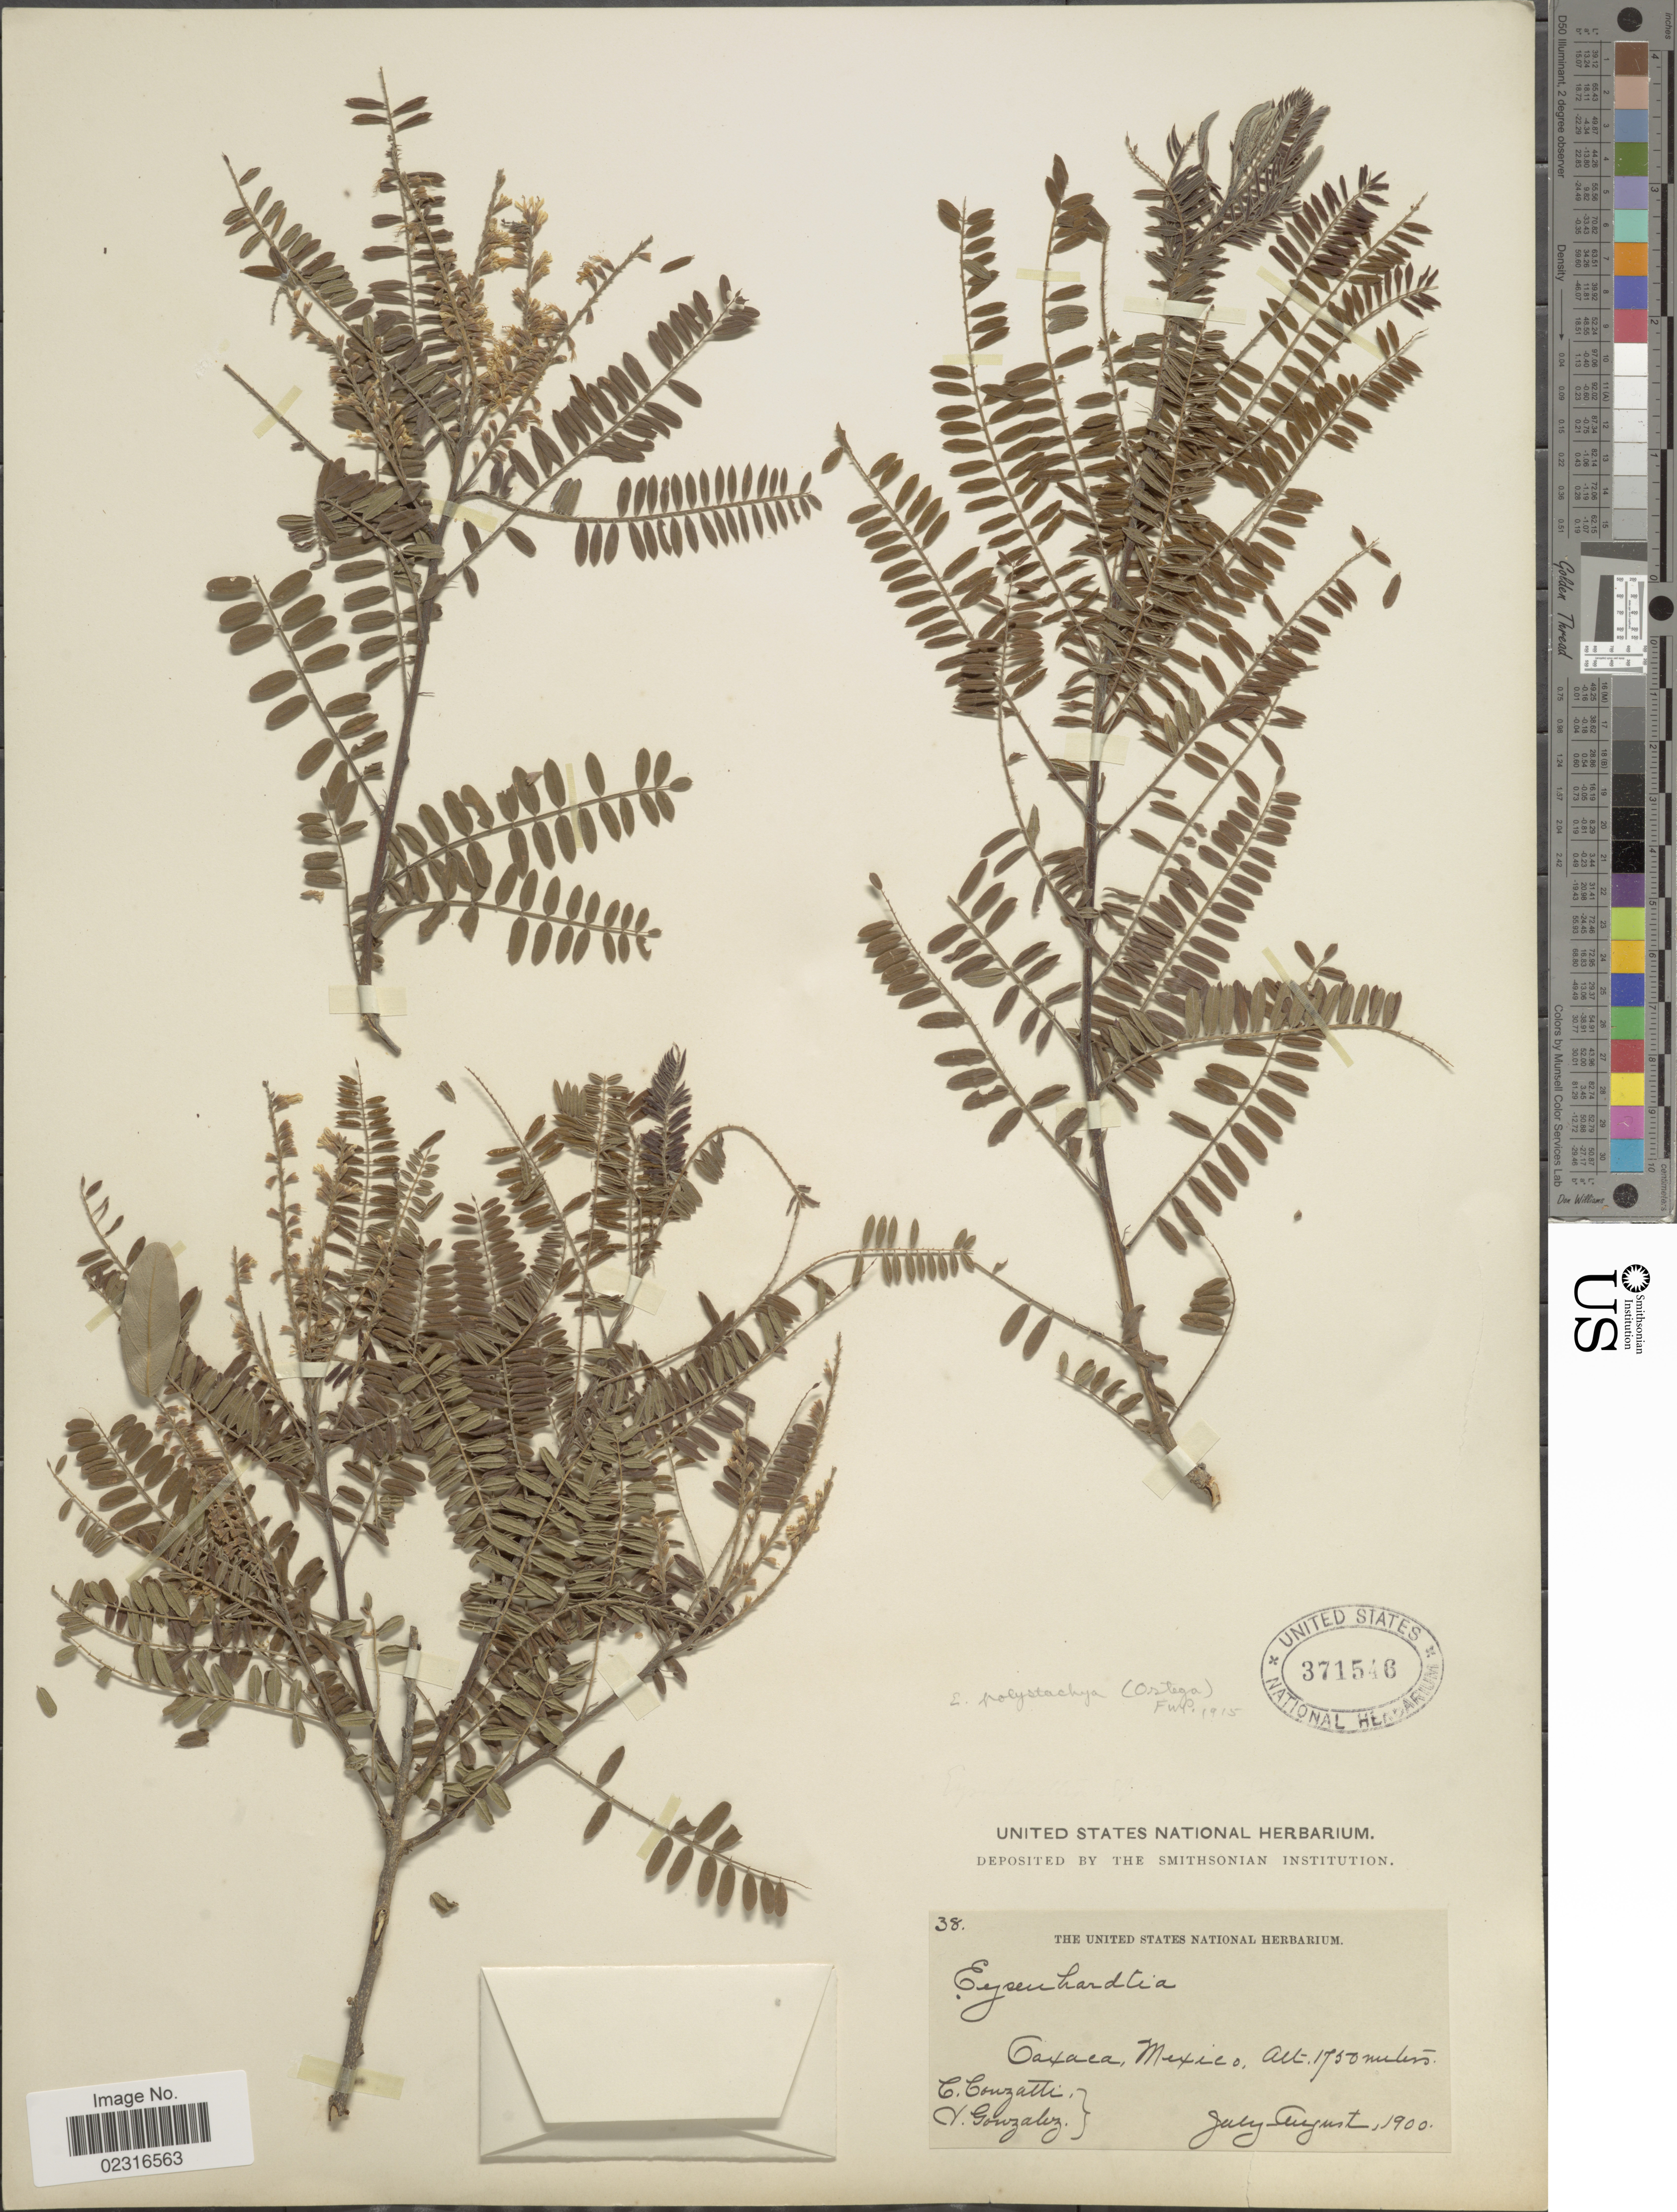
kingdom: Plantae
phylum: Tracheophyta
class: Magnoliopsida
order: Fabales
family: Fabaceae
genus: Eysenhardtia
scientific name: Eysenhardtia polystachya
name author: (Ortega) Sarg.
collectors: C. Couzatti & V. Gonzalez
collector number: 38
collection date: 1900-07/1900-08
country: Mexico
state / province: Oaxaca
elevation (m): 1750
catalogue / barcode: US 371546